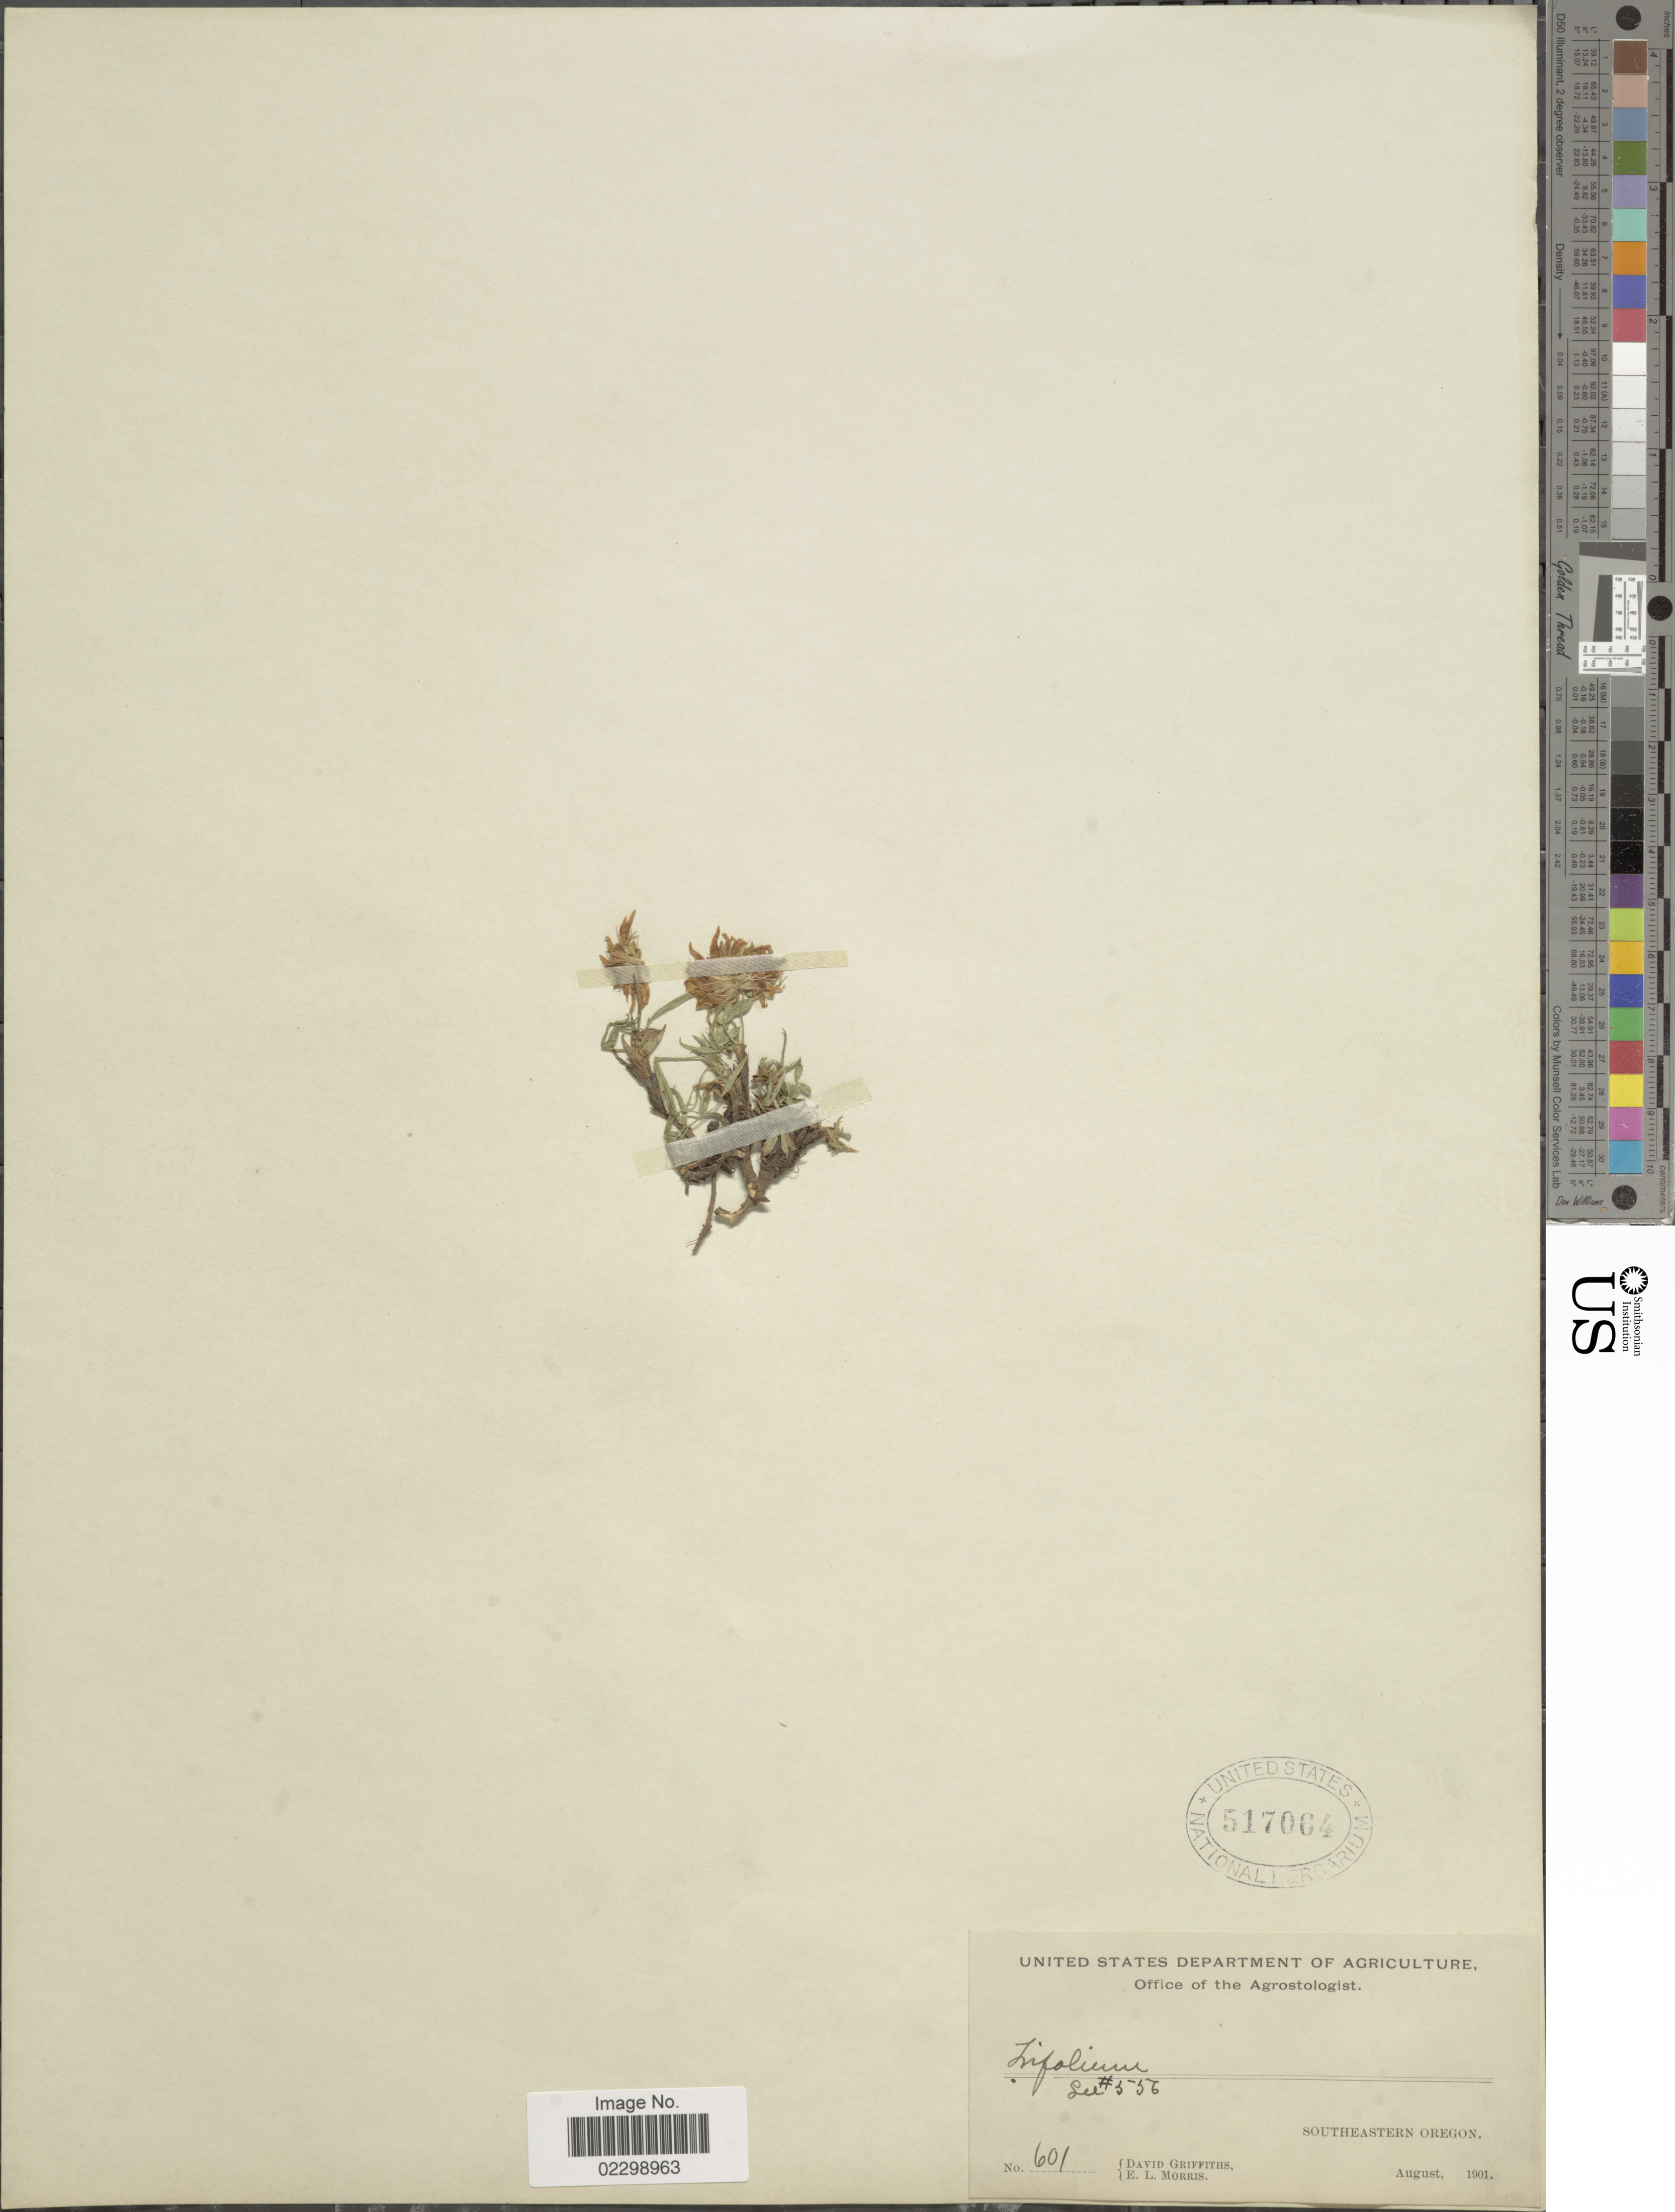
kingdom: Plantae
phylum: Tracheophyta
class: Magnoliopsida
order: Fabales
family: Fabaceae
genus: Trifolium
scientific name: Trifolium strictum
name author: L.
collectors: D. Griffiths & E. Morris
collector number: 601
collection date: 1901-08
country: United States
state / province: Oregon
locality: Southeastern Oregon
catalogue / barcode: US 517064